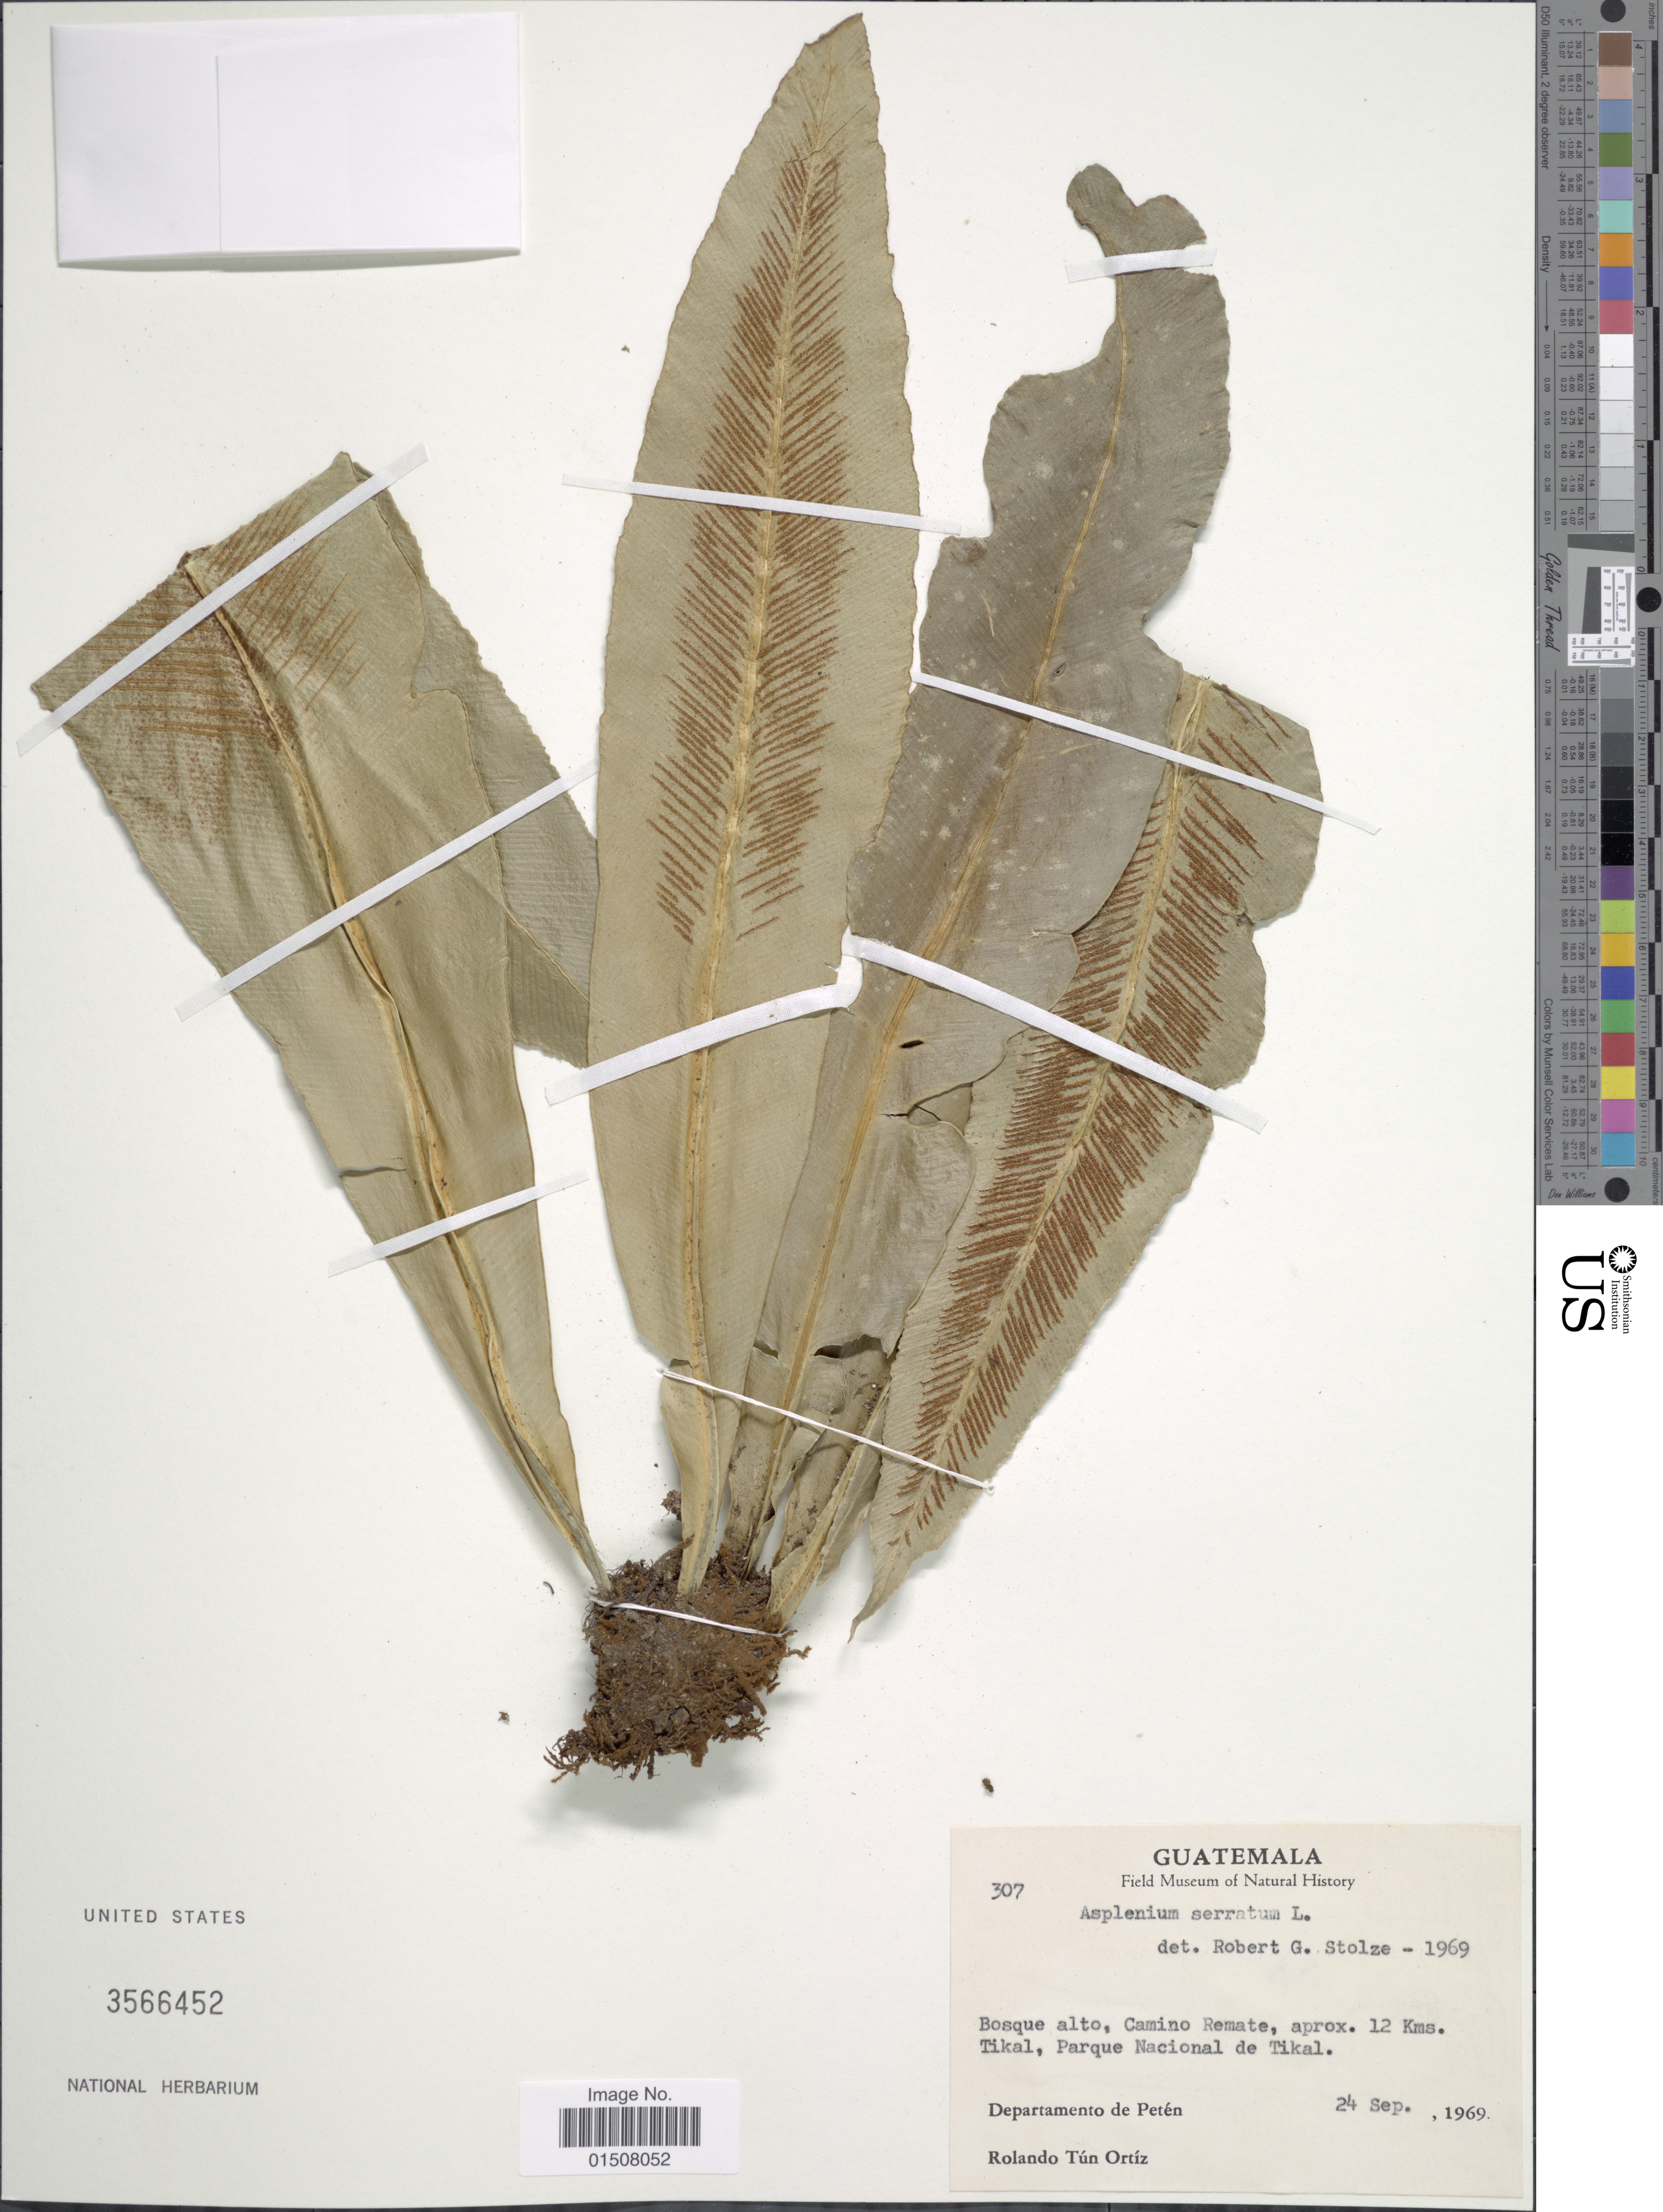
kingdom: Plantae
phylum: Tracheophyta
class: Polypodiopsida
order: Polypodiales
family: Aspleniaceae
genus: Asplenium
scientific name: Asplenium serratum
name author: L.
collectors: R. Tún Ortíz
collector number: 307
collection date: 1969-09-24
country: Guatemala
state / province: El Petén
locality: Bosque alto, Camino Remate, aprox. 12 Kms. Tikal, Paque Nacional de Tikal, Departamento de Péten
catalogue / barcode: US 3566452